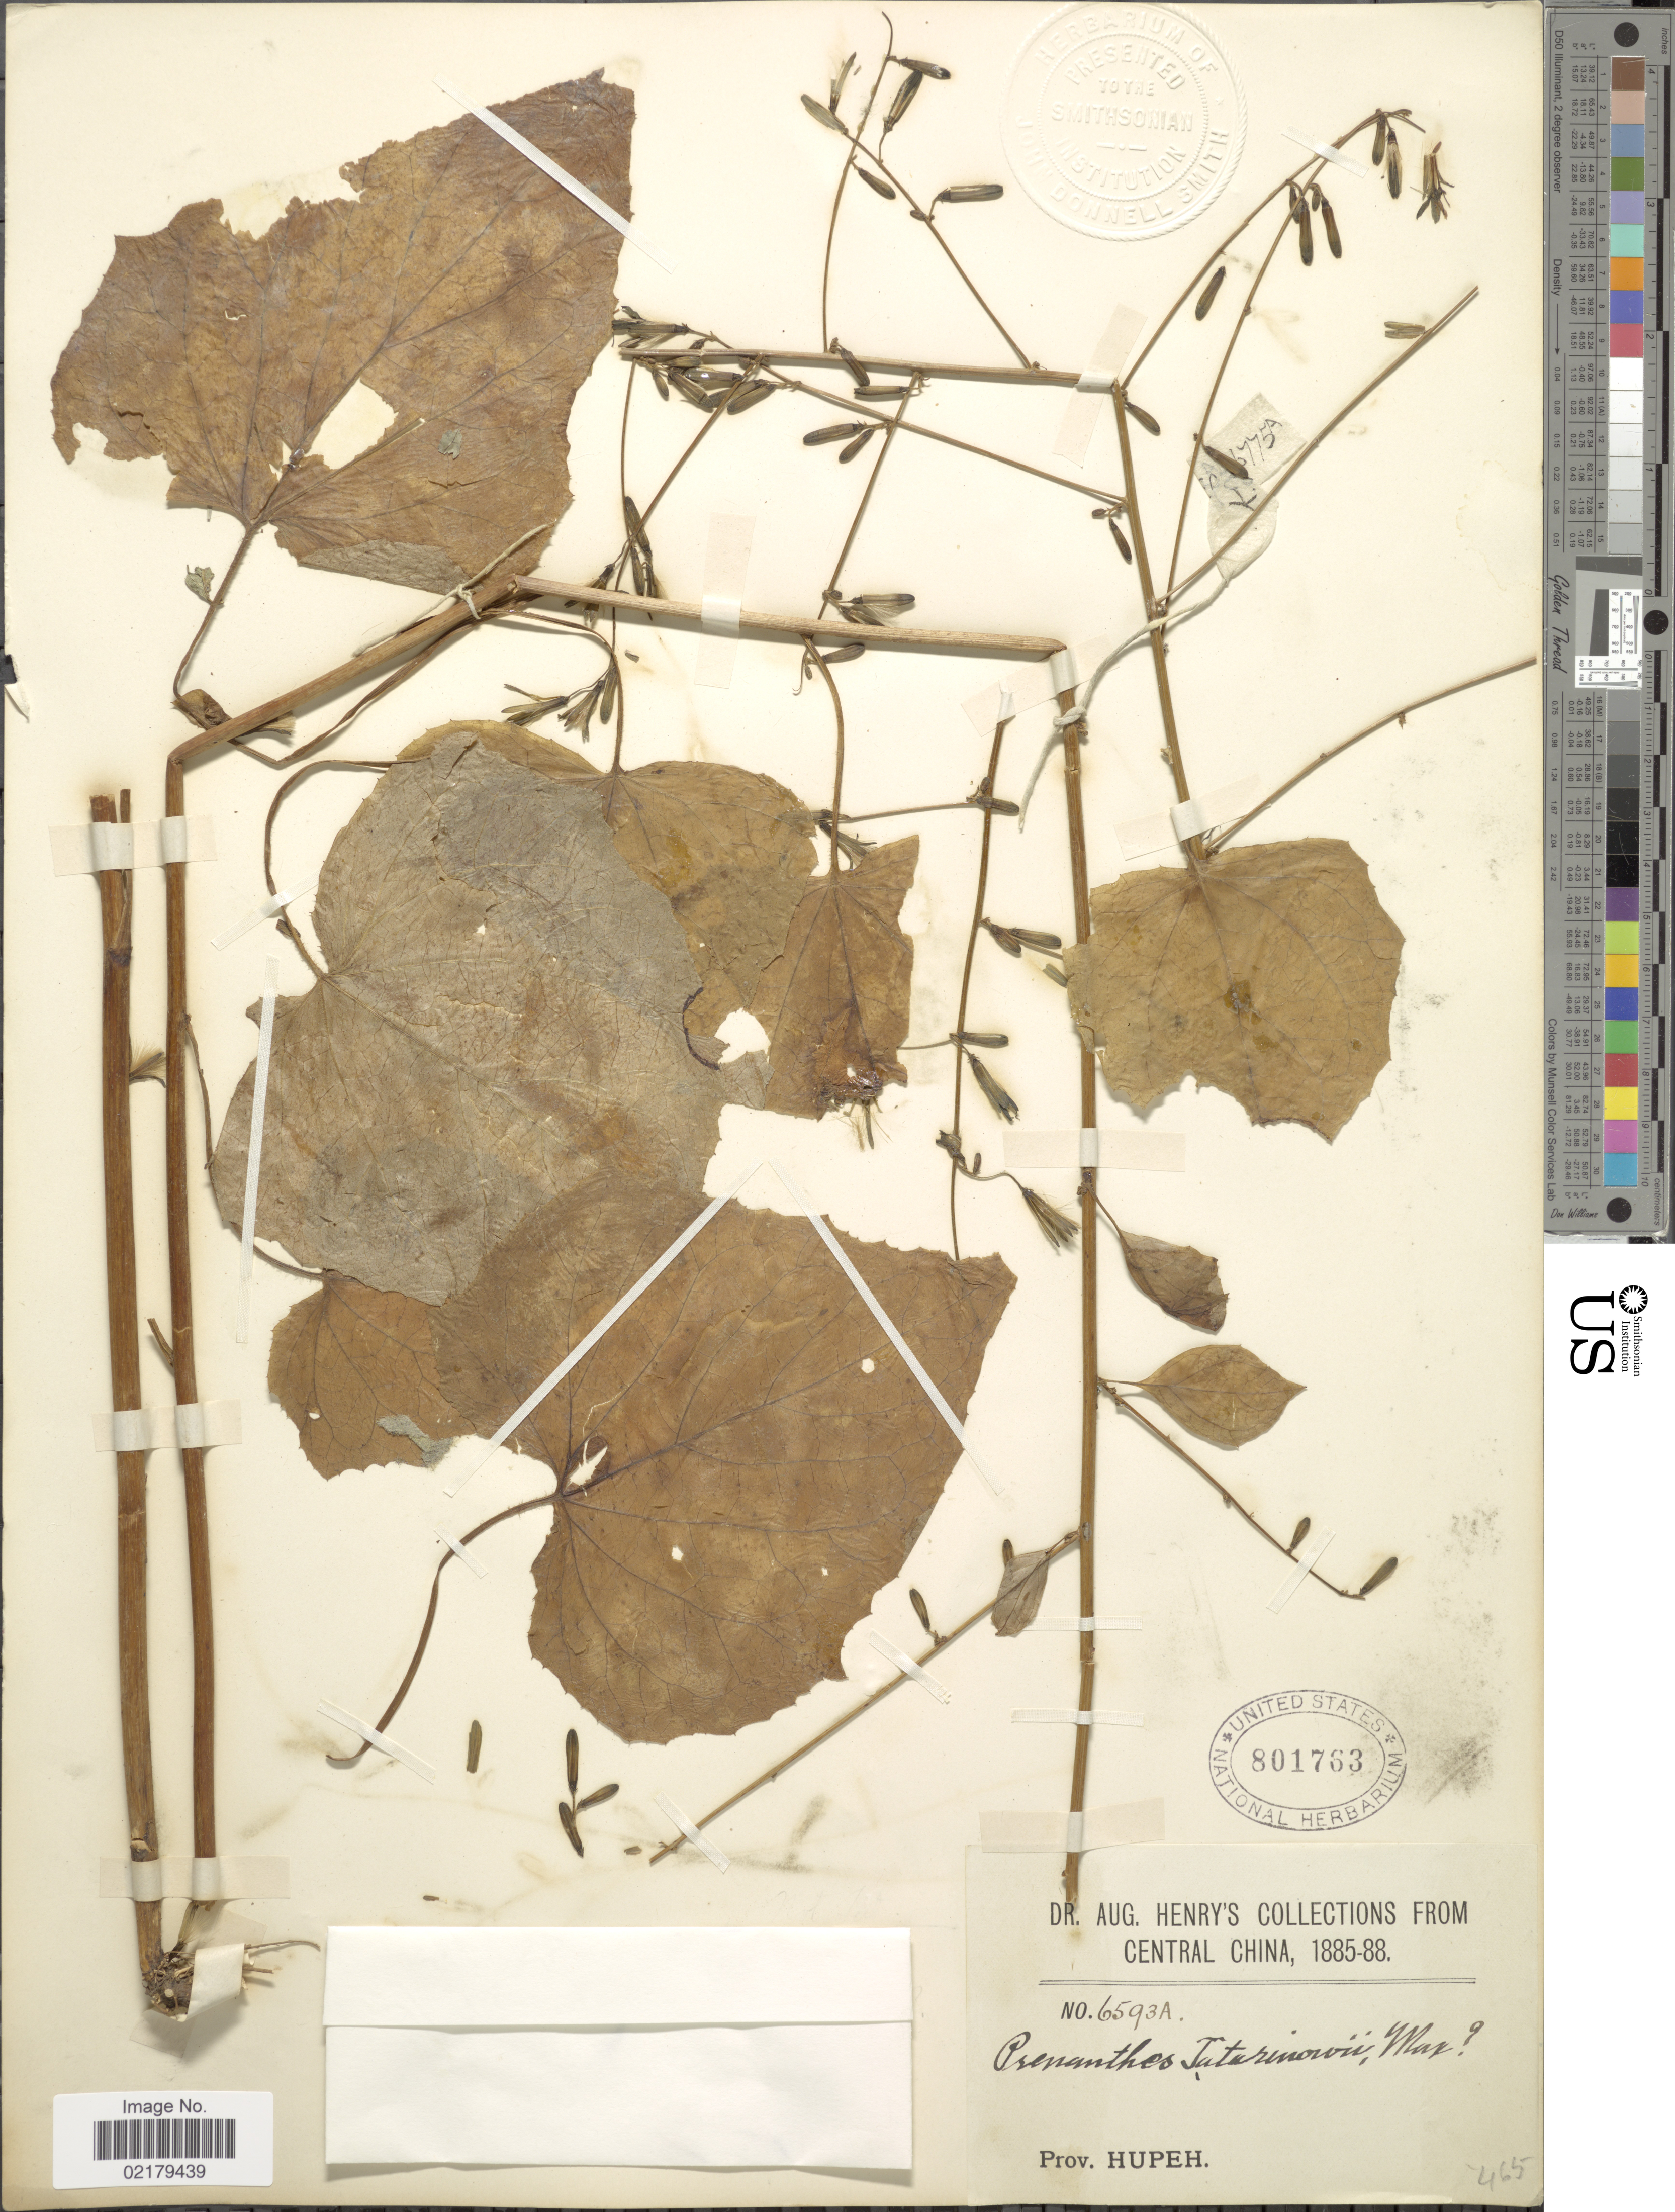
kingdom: Plantae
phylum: Tracheophyta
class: Magnoliopsida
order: Asterales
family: Asteraceae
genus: Nabalus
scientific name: Nabalus tatarinowii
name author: (Maxim.) Nakai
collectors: A. Henry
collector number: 6593 A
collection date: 1885/1888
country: China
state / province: Hubei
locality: Central China, Prov. Hupeh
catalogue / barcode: US 801763